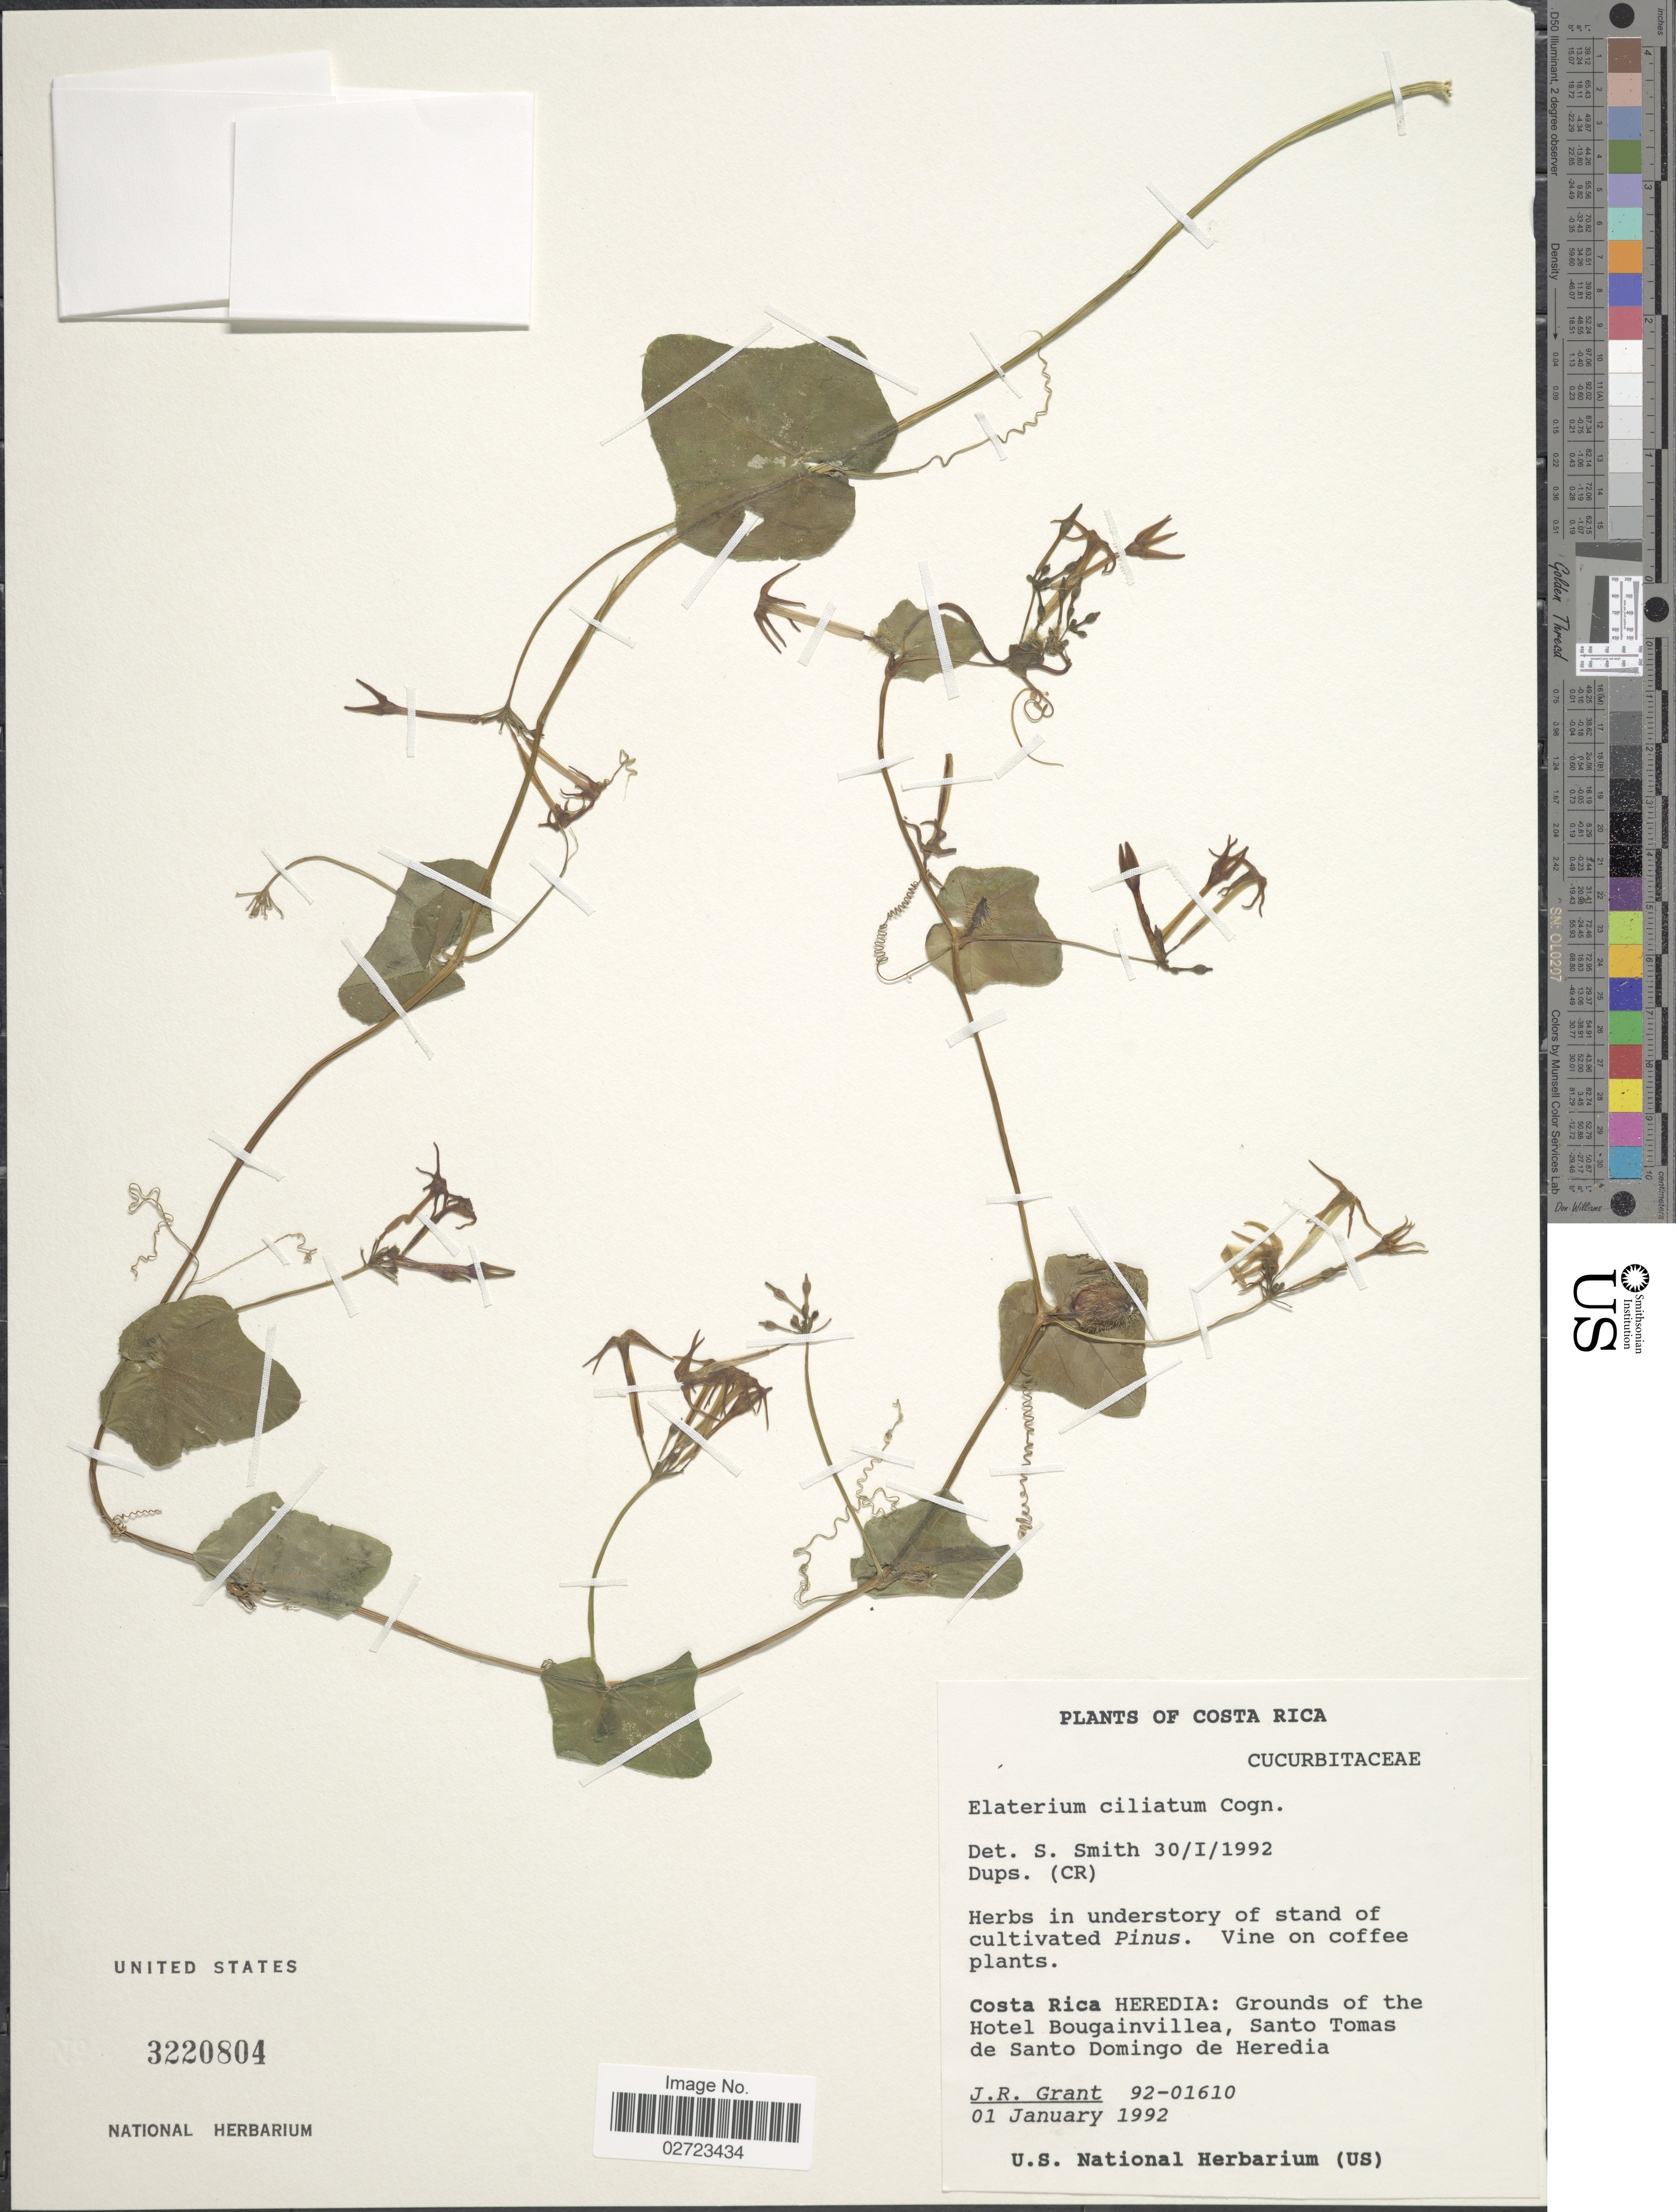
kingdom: Plantae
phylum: Tracheophyta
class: Magnoliopsida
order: Cucurbitales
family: Cucurbitaceae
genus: Cyclanthera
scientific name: Cyclanthera carthagenensis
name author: (Jacq.) H. Schaef. & S.S. Renner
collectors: J. Grant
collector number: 92-01610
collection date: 1992-01-01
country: Costa Rica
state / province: Heredia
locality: Herbs in understory of stand of cultivated Pinus, Grounds of the Hotel Bougainvillea, Santo Tomas de Santo Domingo de Heredia.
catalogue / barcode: US 3220804